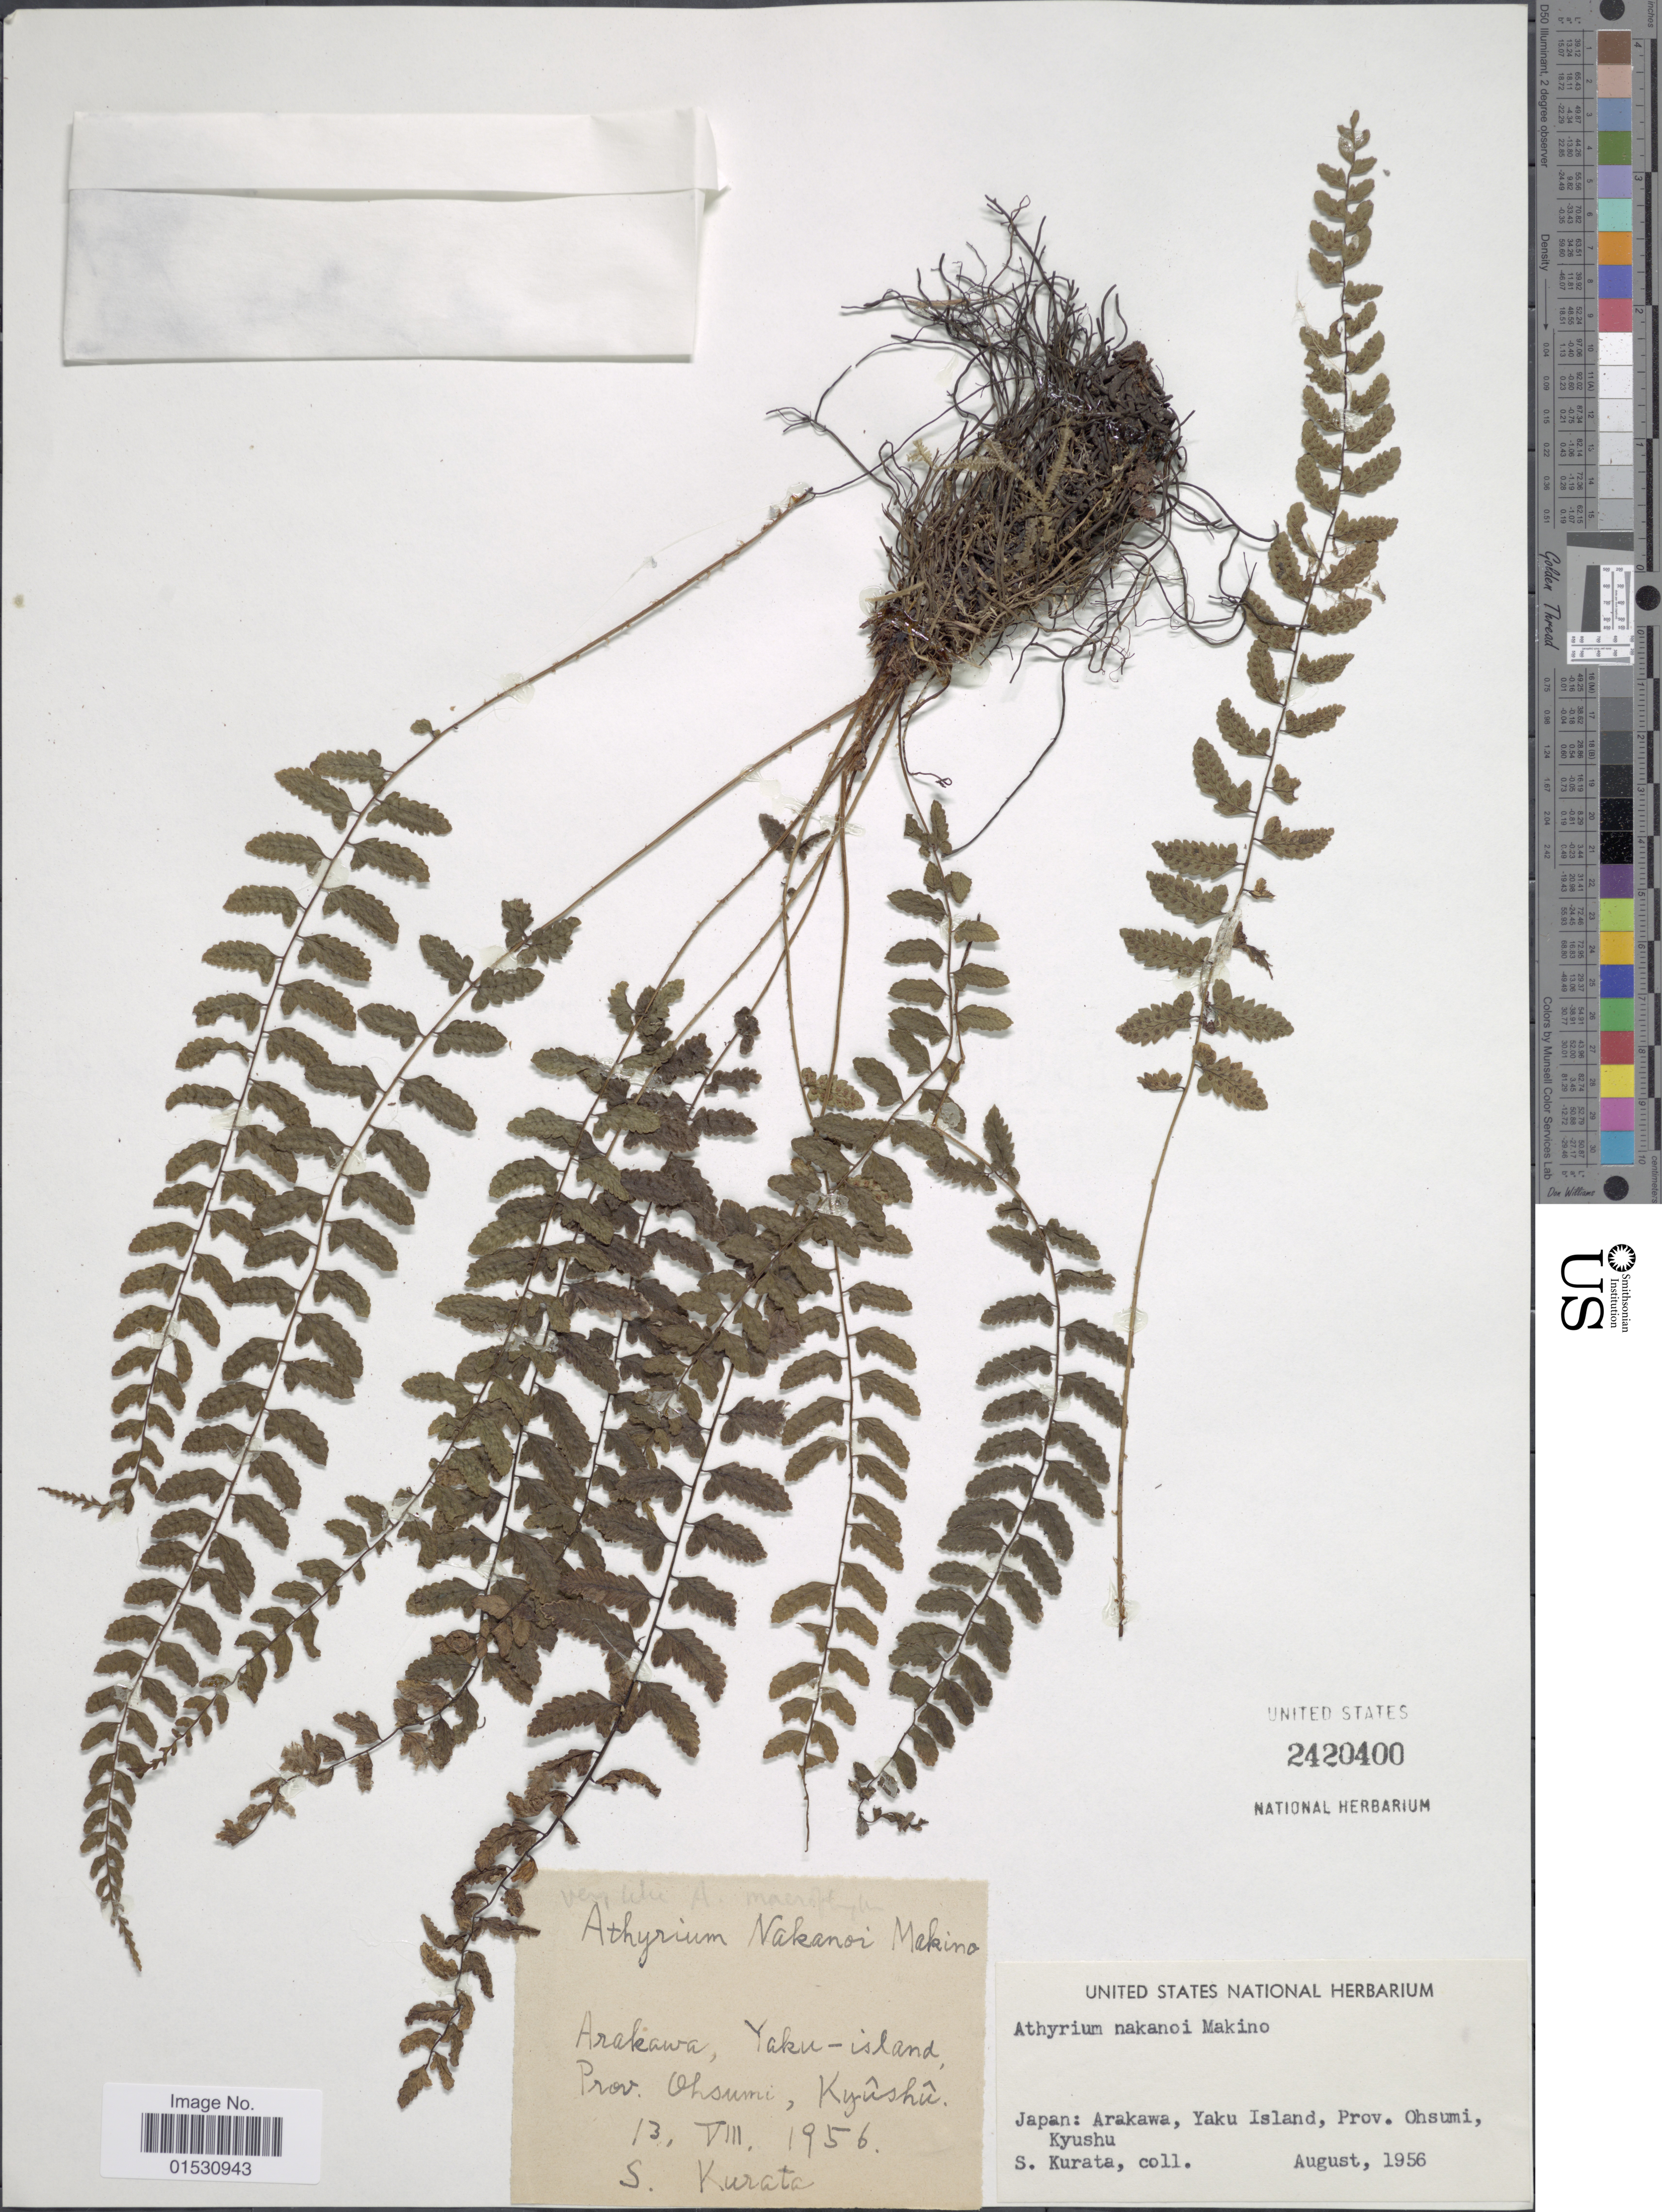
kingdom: Plantae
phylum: Tracheophyta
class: Polypodiopsida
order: Polypodiales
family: Athyriaceae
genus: Athyrium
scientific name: Athyrium nakanoi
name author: Makino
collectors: Sa. Kurata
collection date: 1956-08-13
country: Japan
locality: Arakawa, Yaku Island, Prov. Ohsumi, Kyushu.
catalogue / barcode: US 2420400